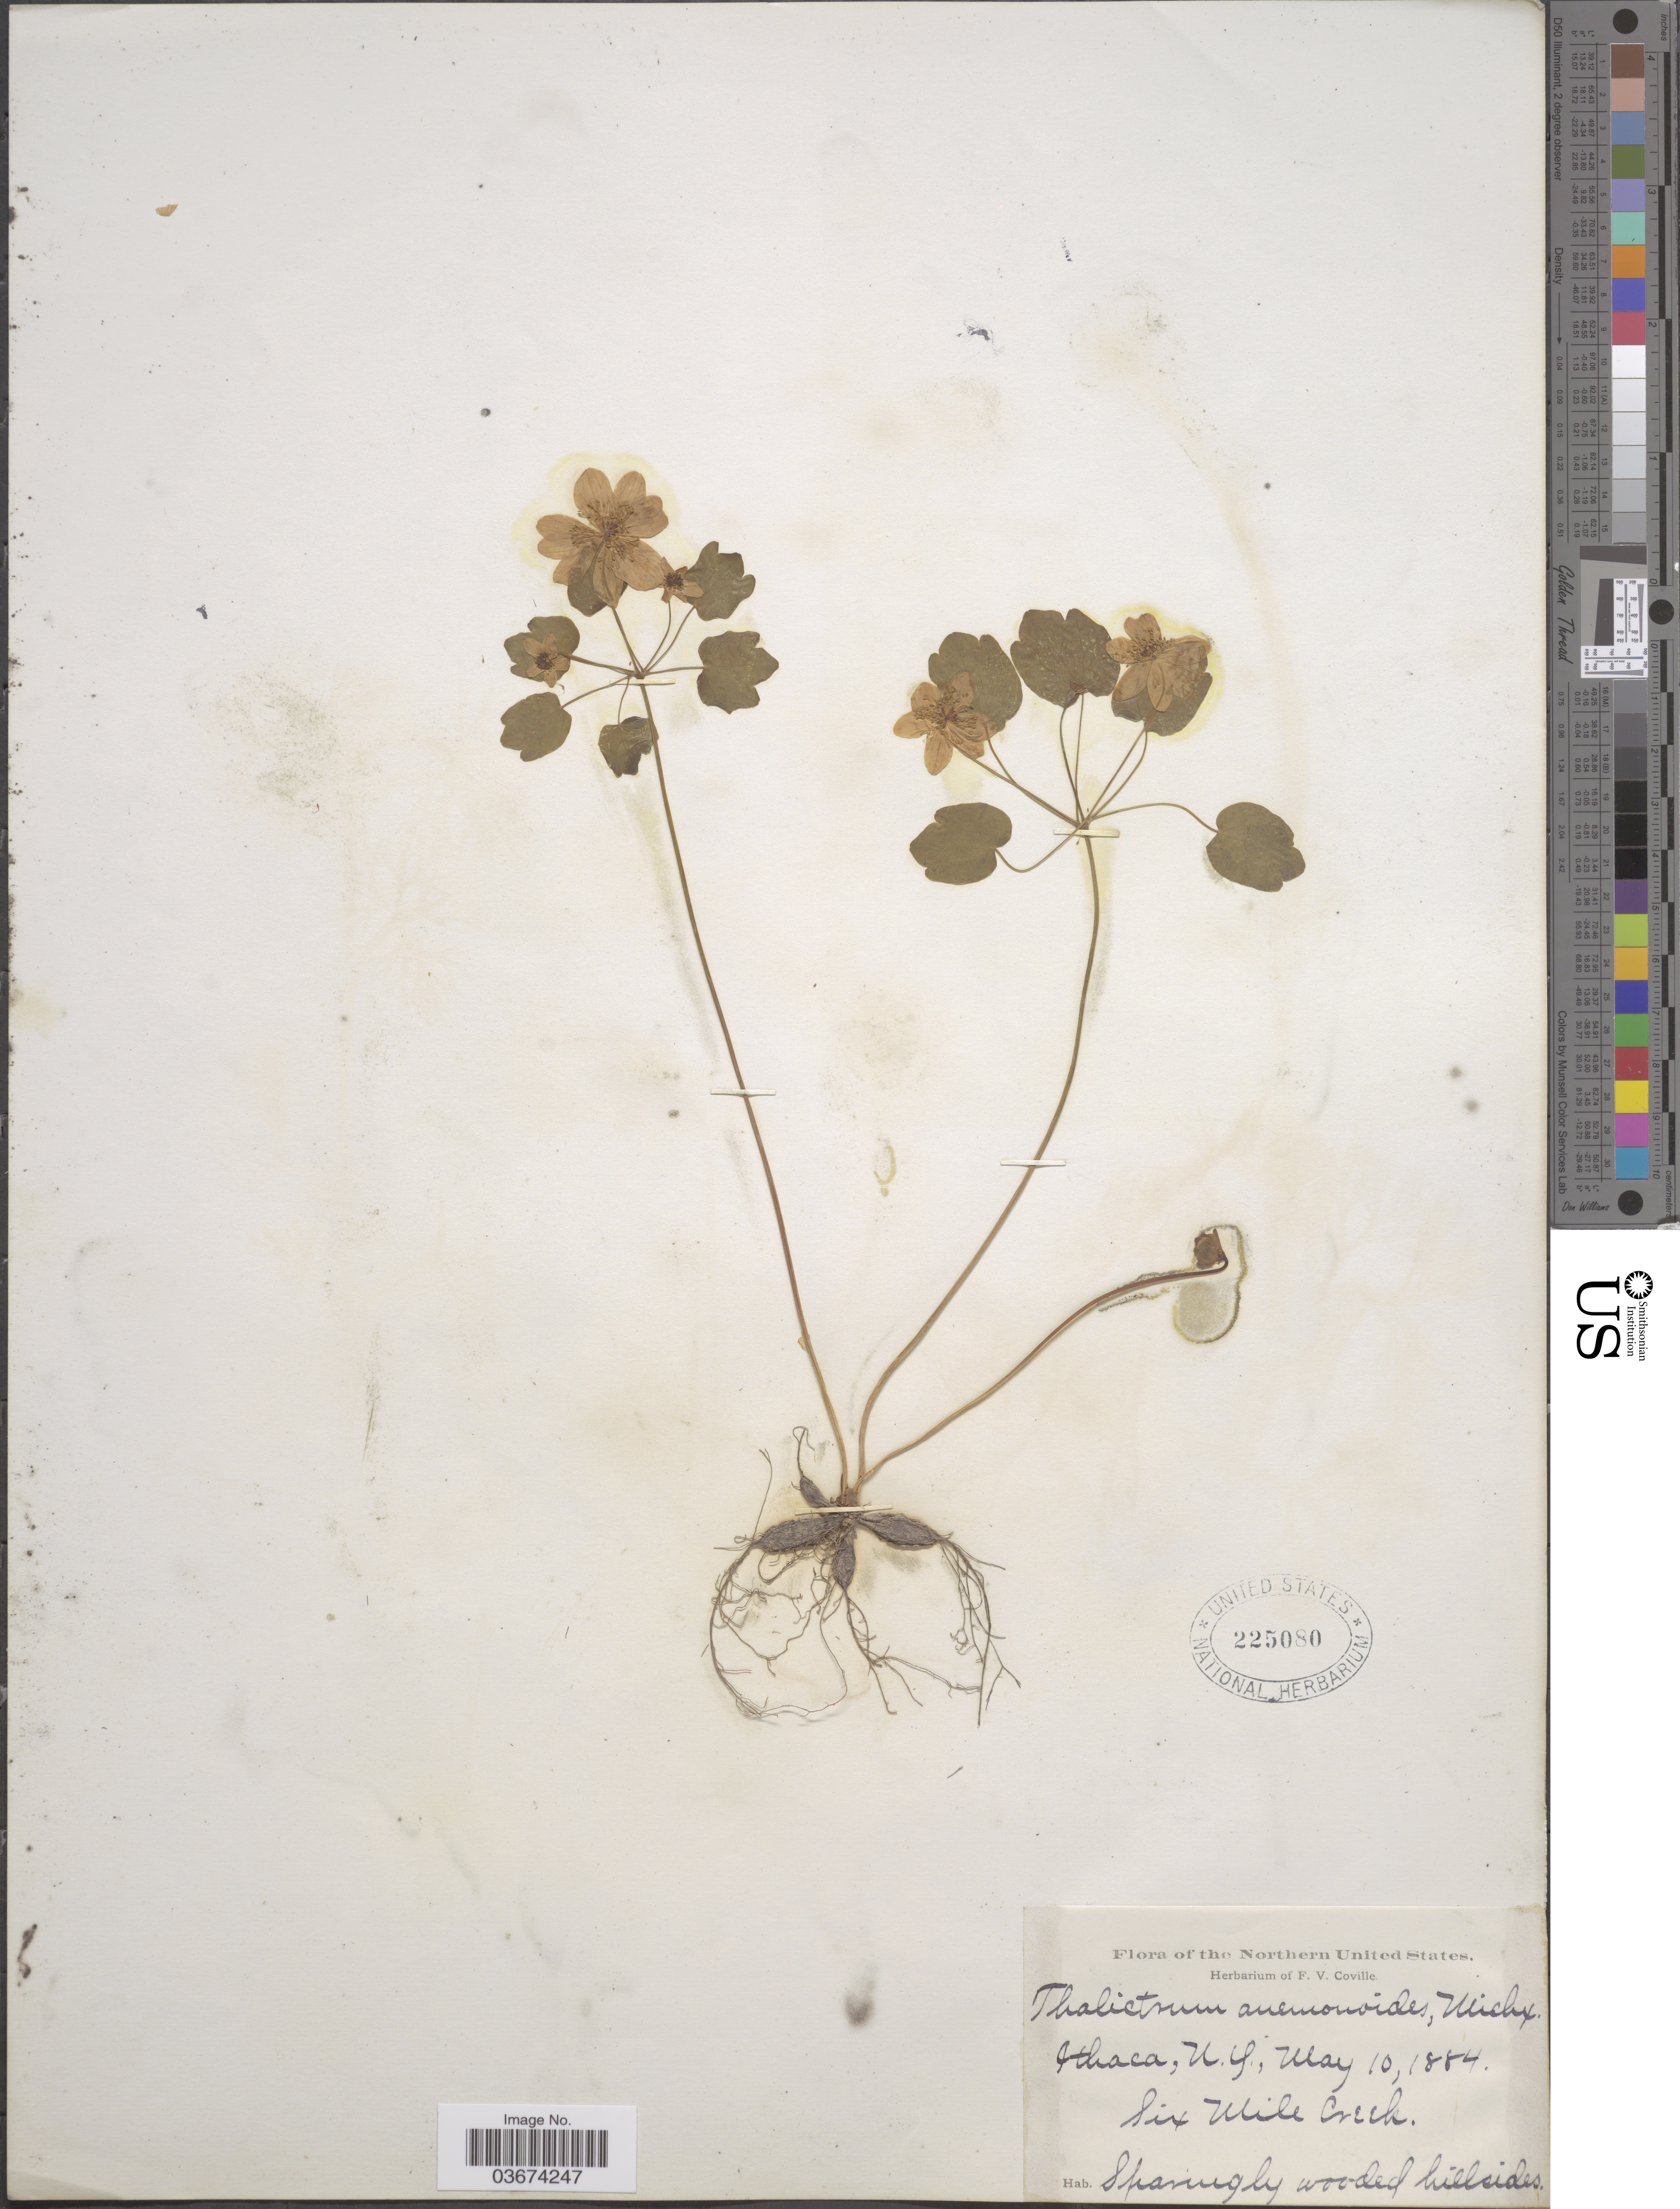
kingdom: Plantae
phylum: Tracheophyta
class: Magnoliopsida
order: Ranunculales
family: Ranunculaceae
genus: Thalictrum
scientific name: Thalictrum thalictroides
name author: (L.) A.J. Eames & B. Boivin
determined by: Strong, M. T., (US), Smithsonian Institution - National Museum of Natural History (UNITED STATES)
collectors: ex herb. F. V. Coville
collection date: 1884-05-10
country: United States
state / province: New York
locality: Northern United States. Ithaca. Six Mile Creek.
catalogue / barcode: US 225080